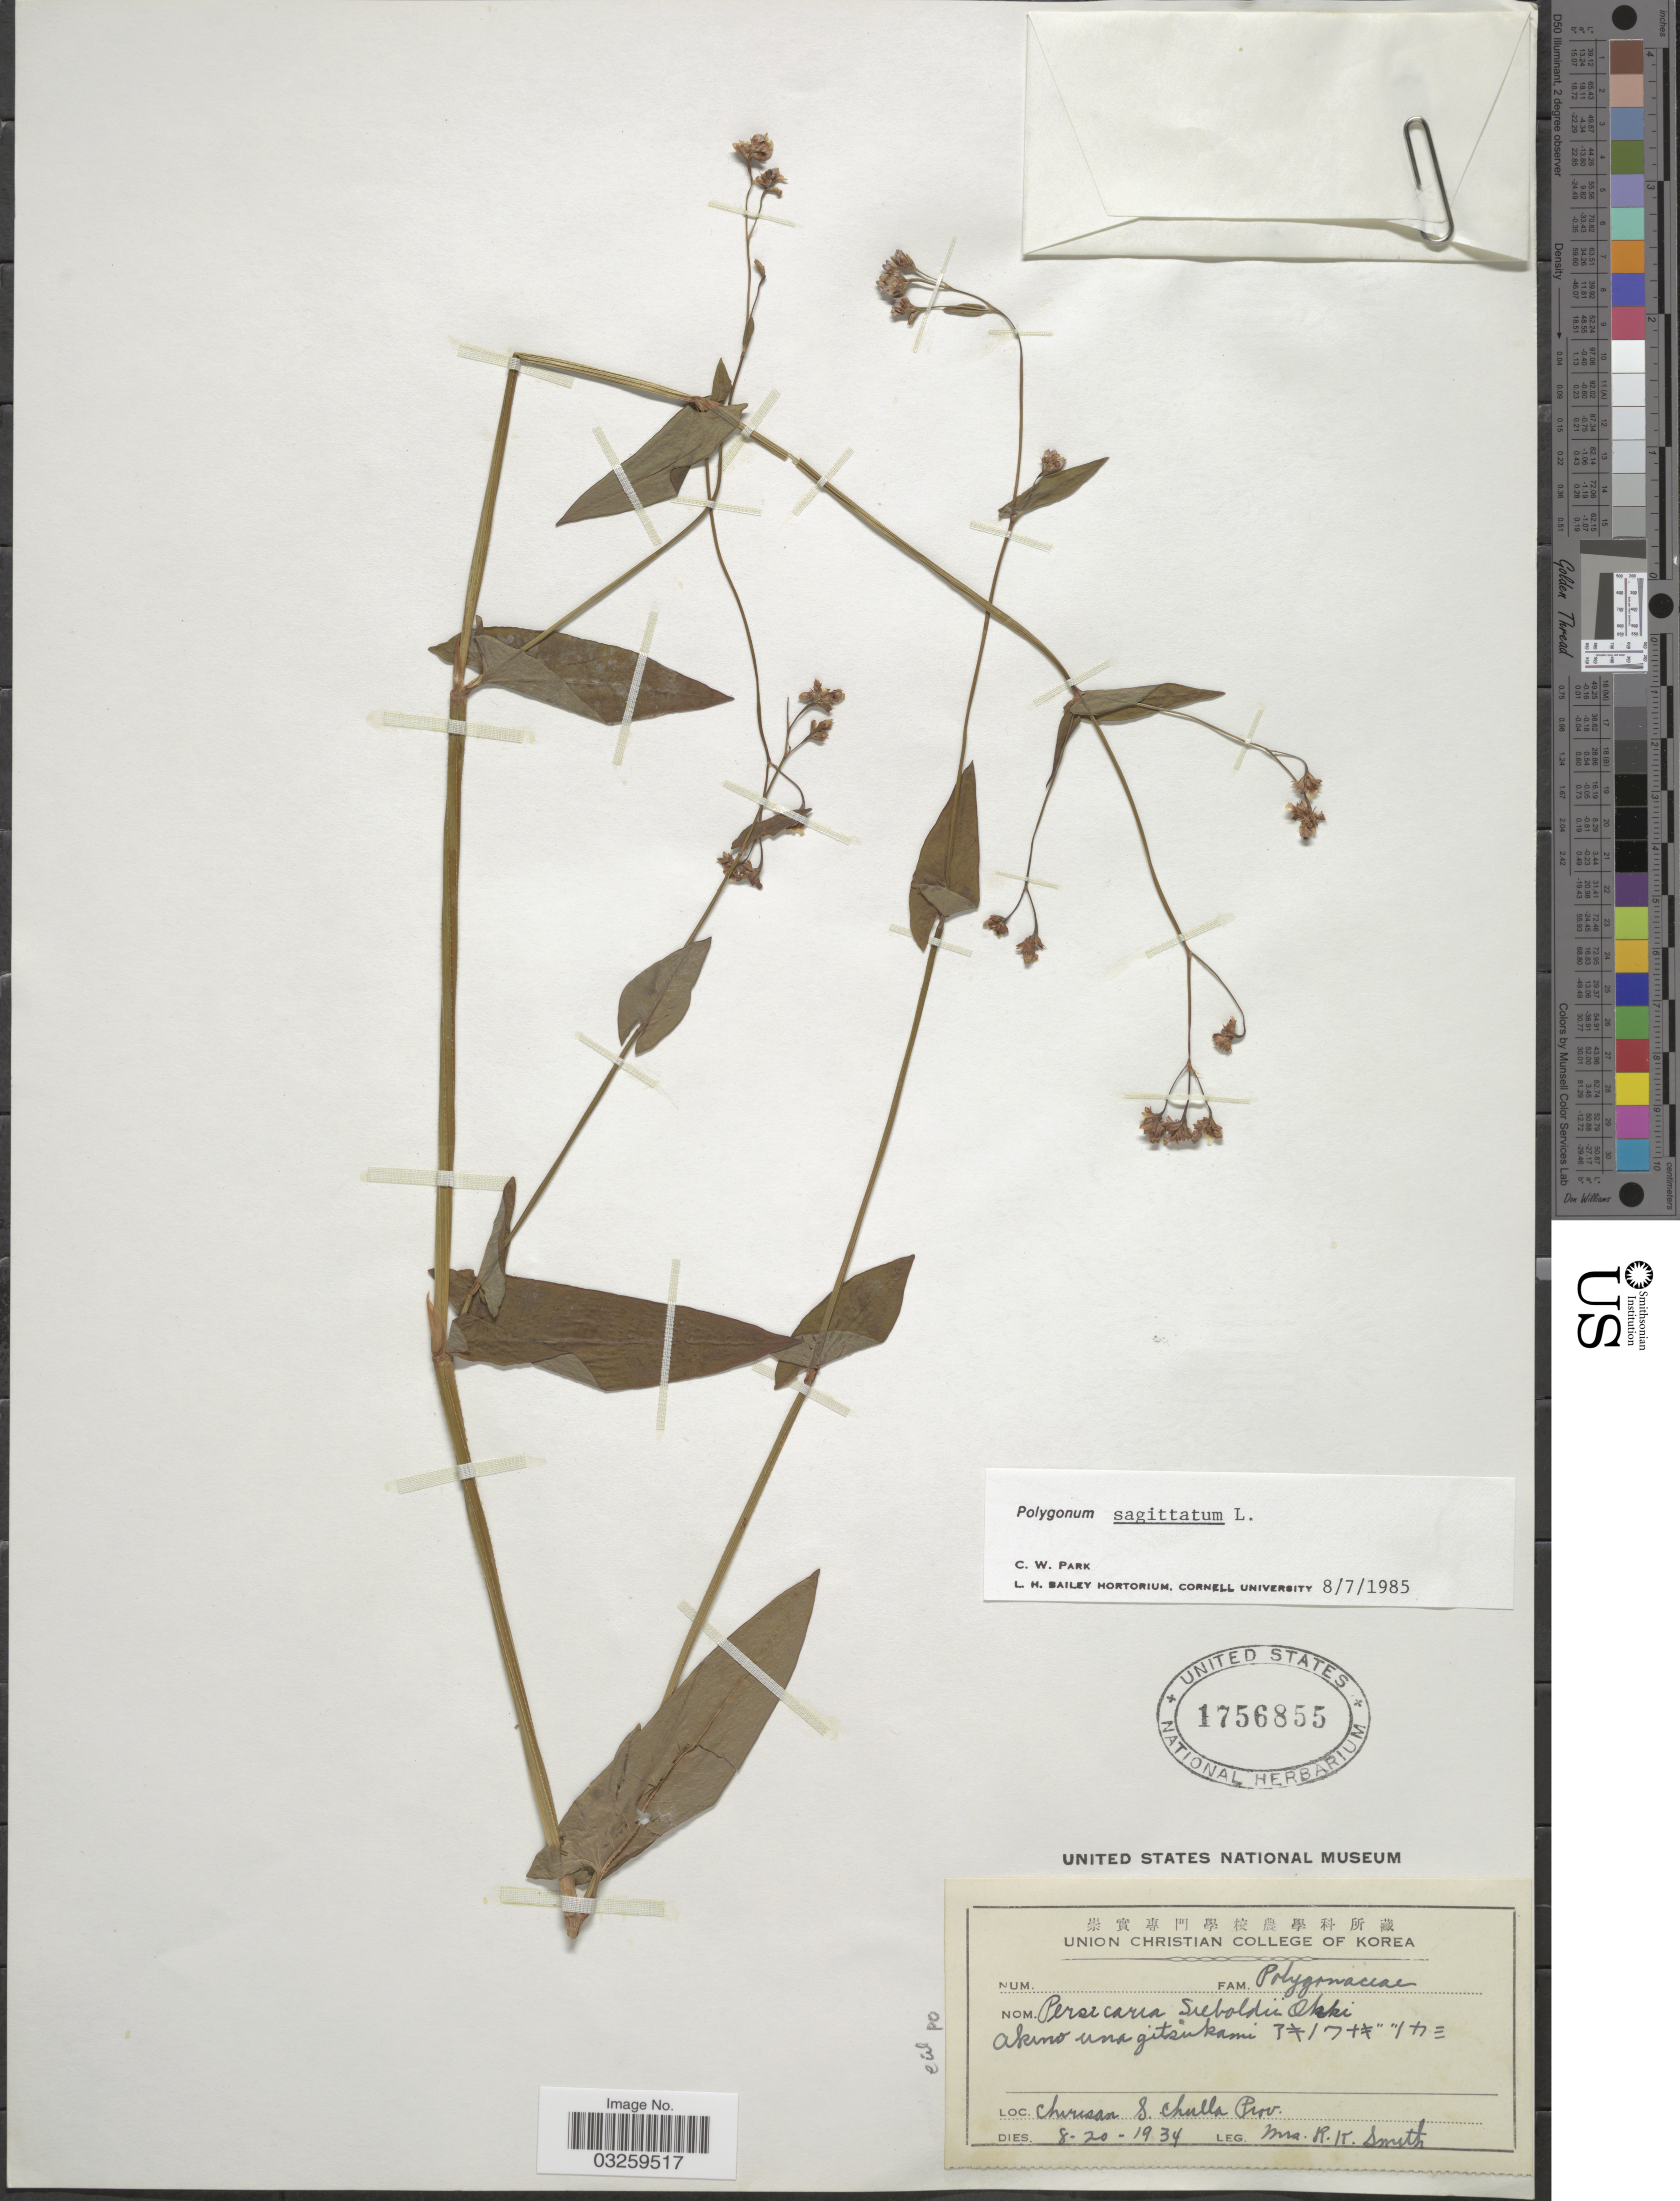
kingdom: Plantae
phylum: Tracheophyta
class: Magnoliopsida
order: Caryophyllales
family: Polygonaceae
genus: Polygonum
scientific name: Polygonum sagittatum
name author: L.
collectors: Mrs. R. K. Smith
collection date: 1934-08-20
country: South Korea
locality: Chirisan S. Chulla Prov.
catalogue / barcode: US 1756855